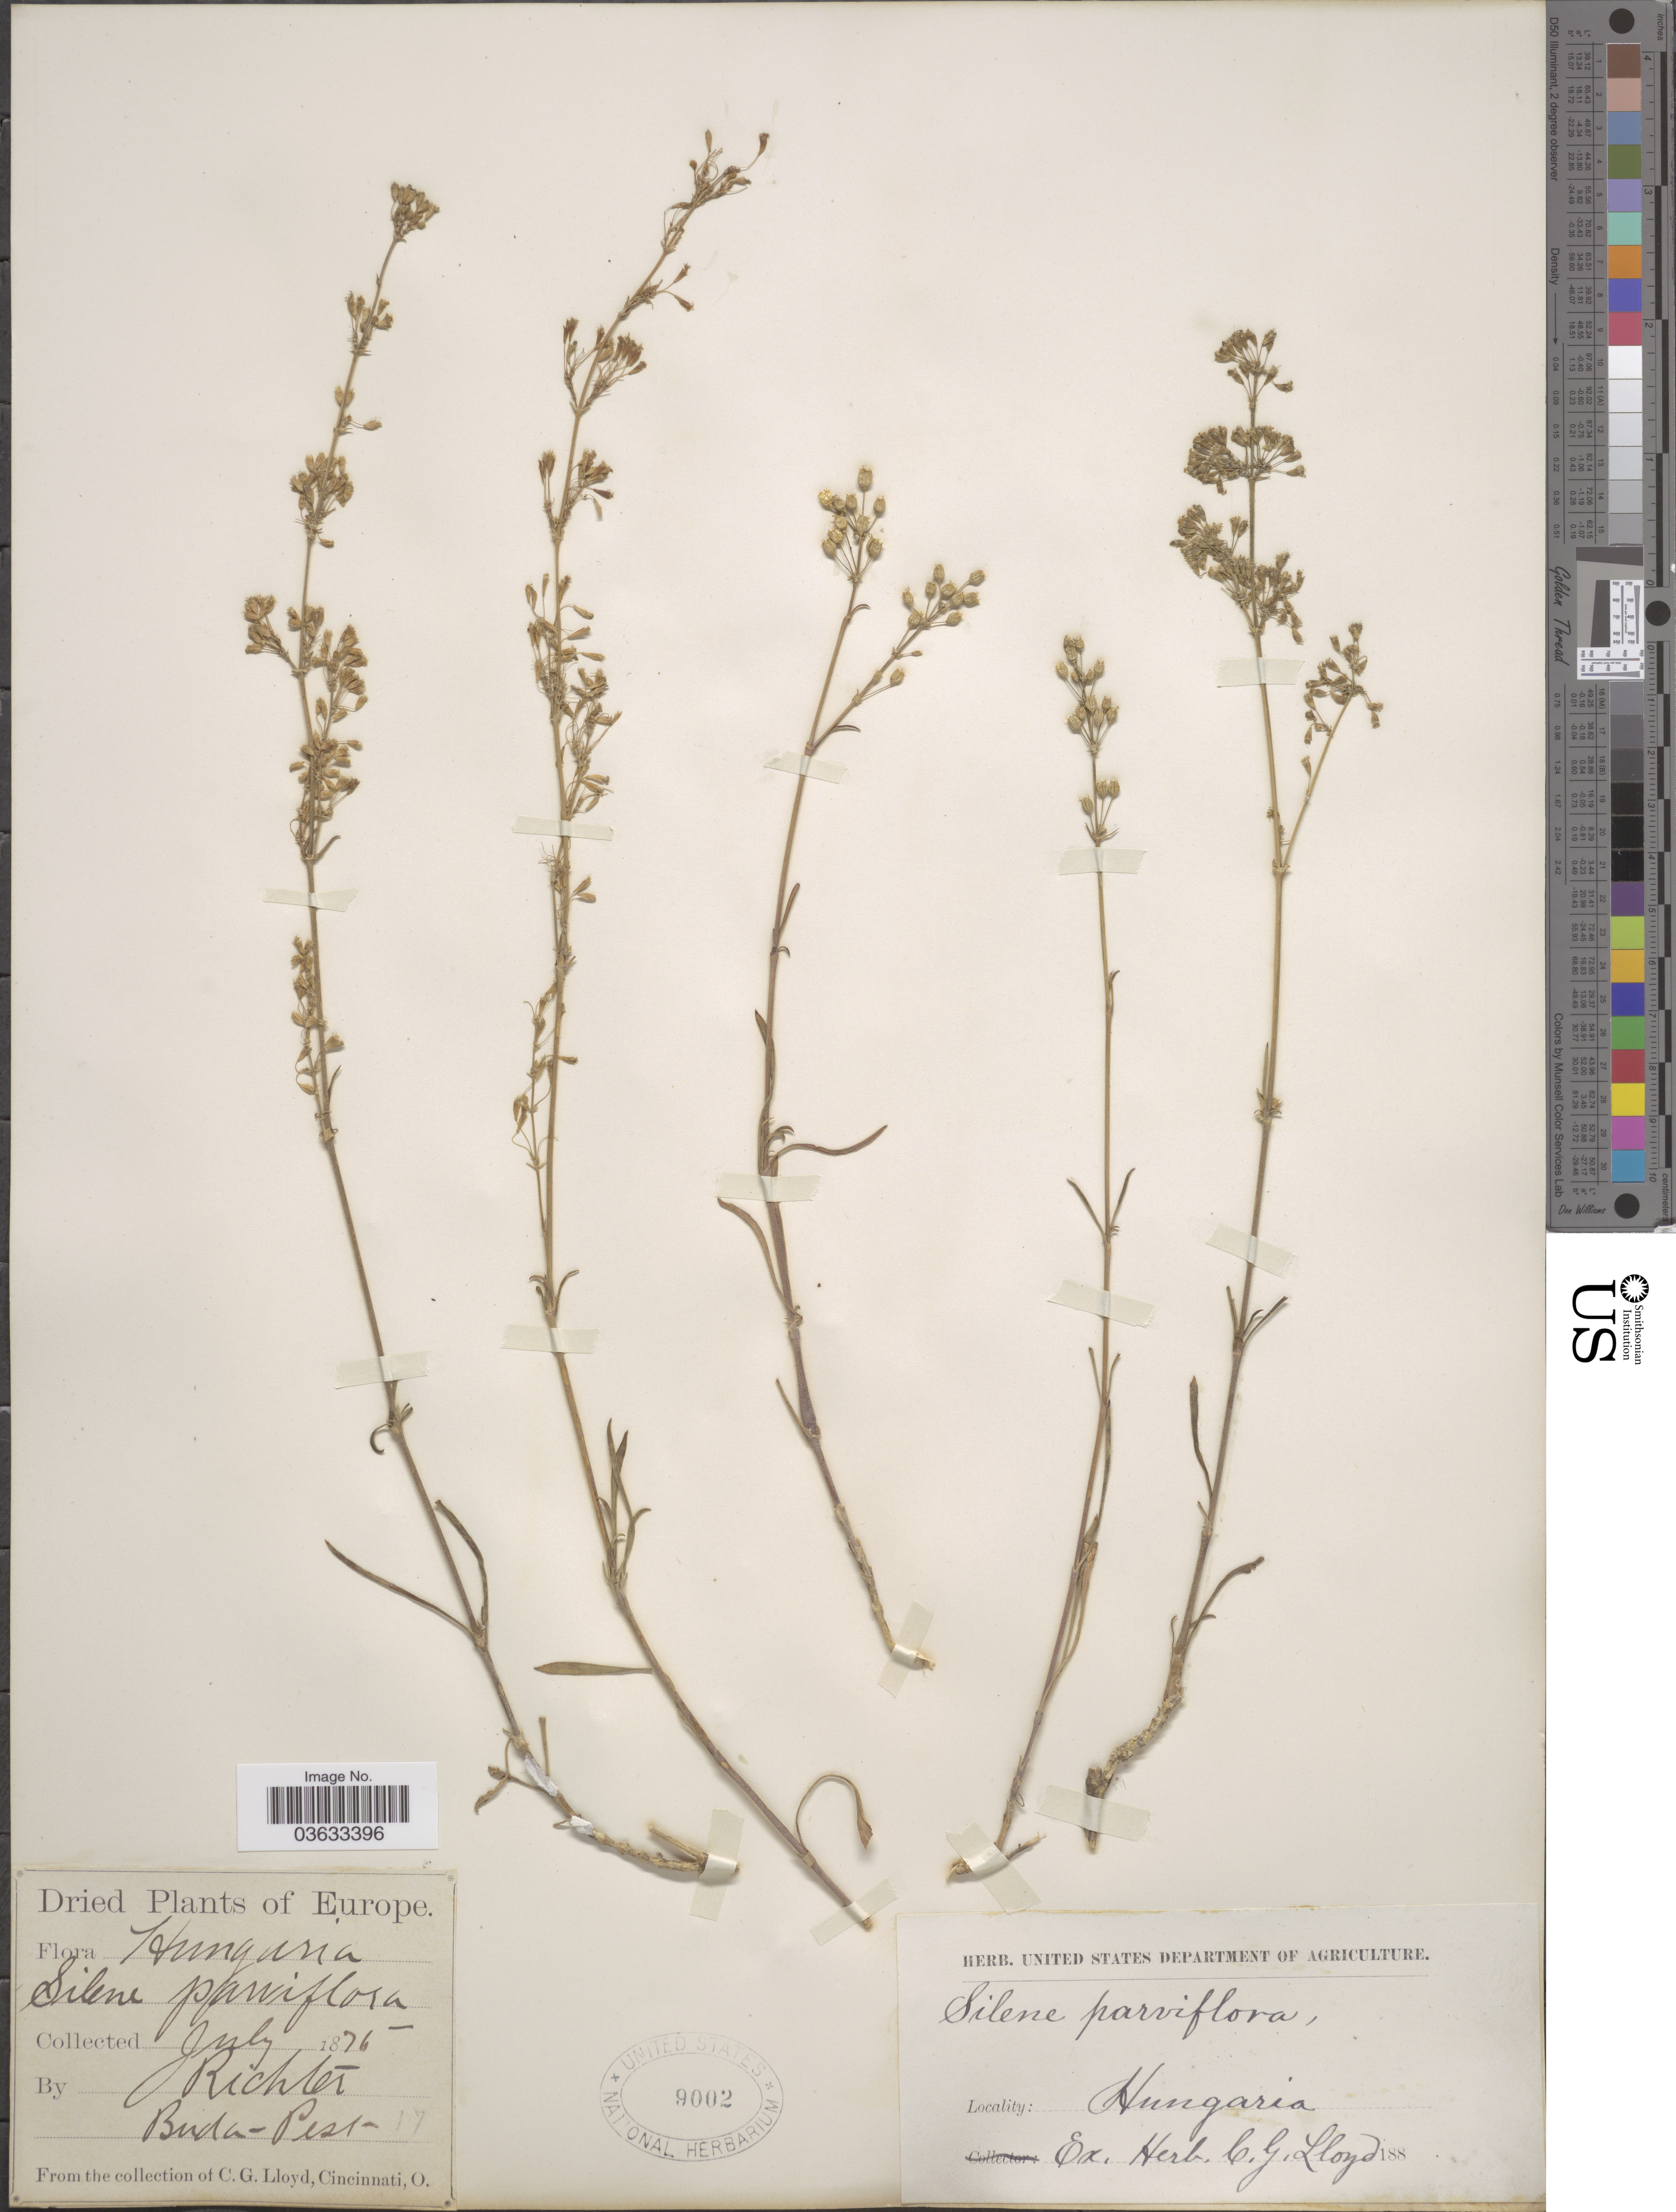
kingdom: Plantae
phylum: Tracheophyta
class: Magnoliopsida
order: Caryophyllales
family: Caryophyllaceae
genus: Silene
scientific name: Silene parviflora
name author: (Ehrh.) Pers.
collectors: -- Richter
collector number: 17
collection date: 1875-07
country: Hungary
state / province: Budapest, Capital District of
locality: Buda-Pest.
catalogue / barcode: US 9002